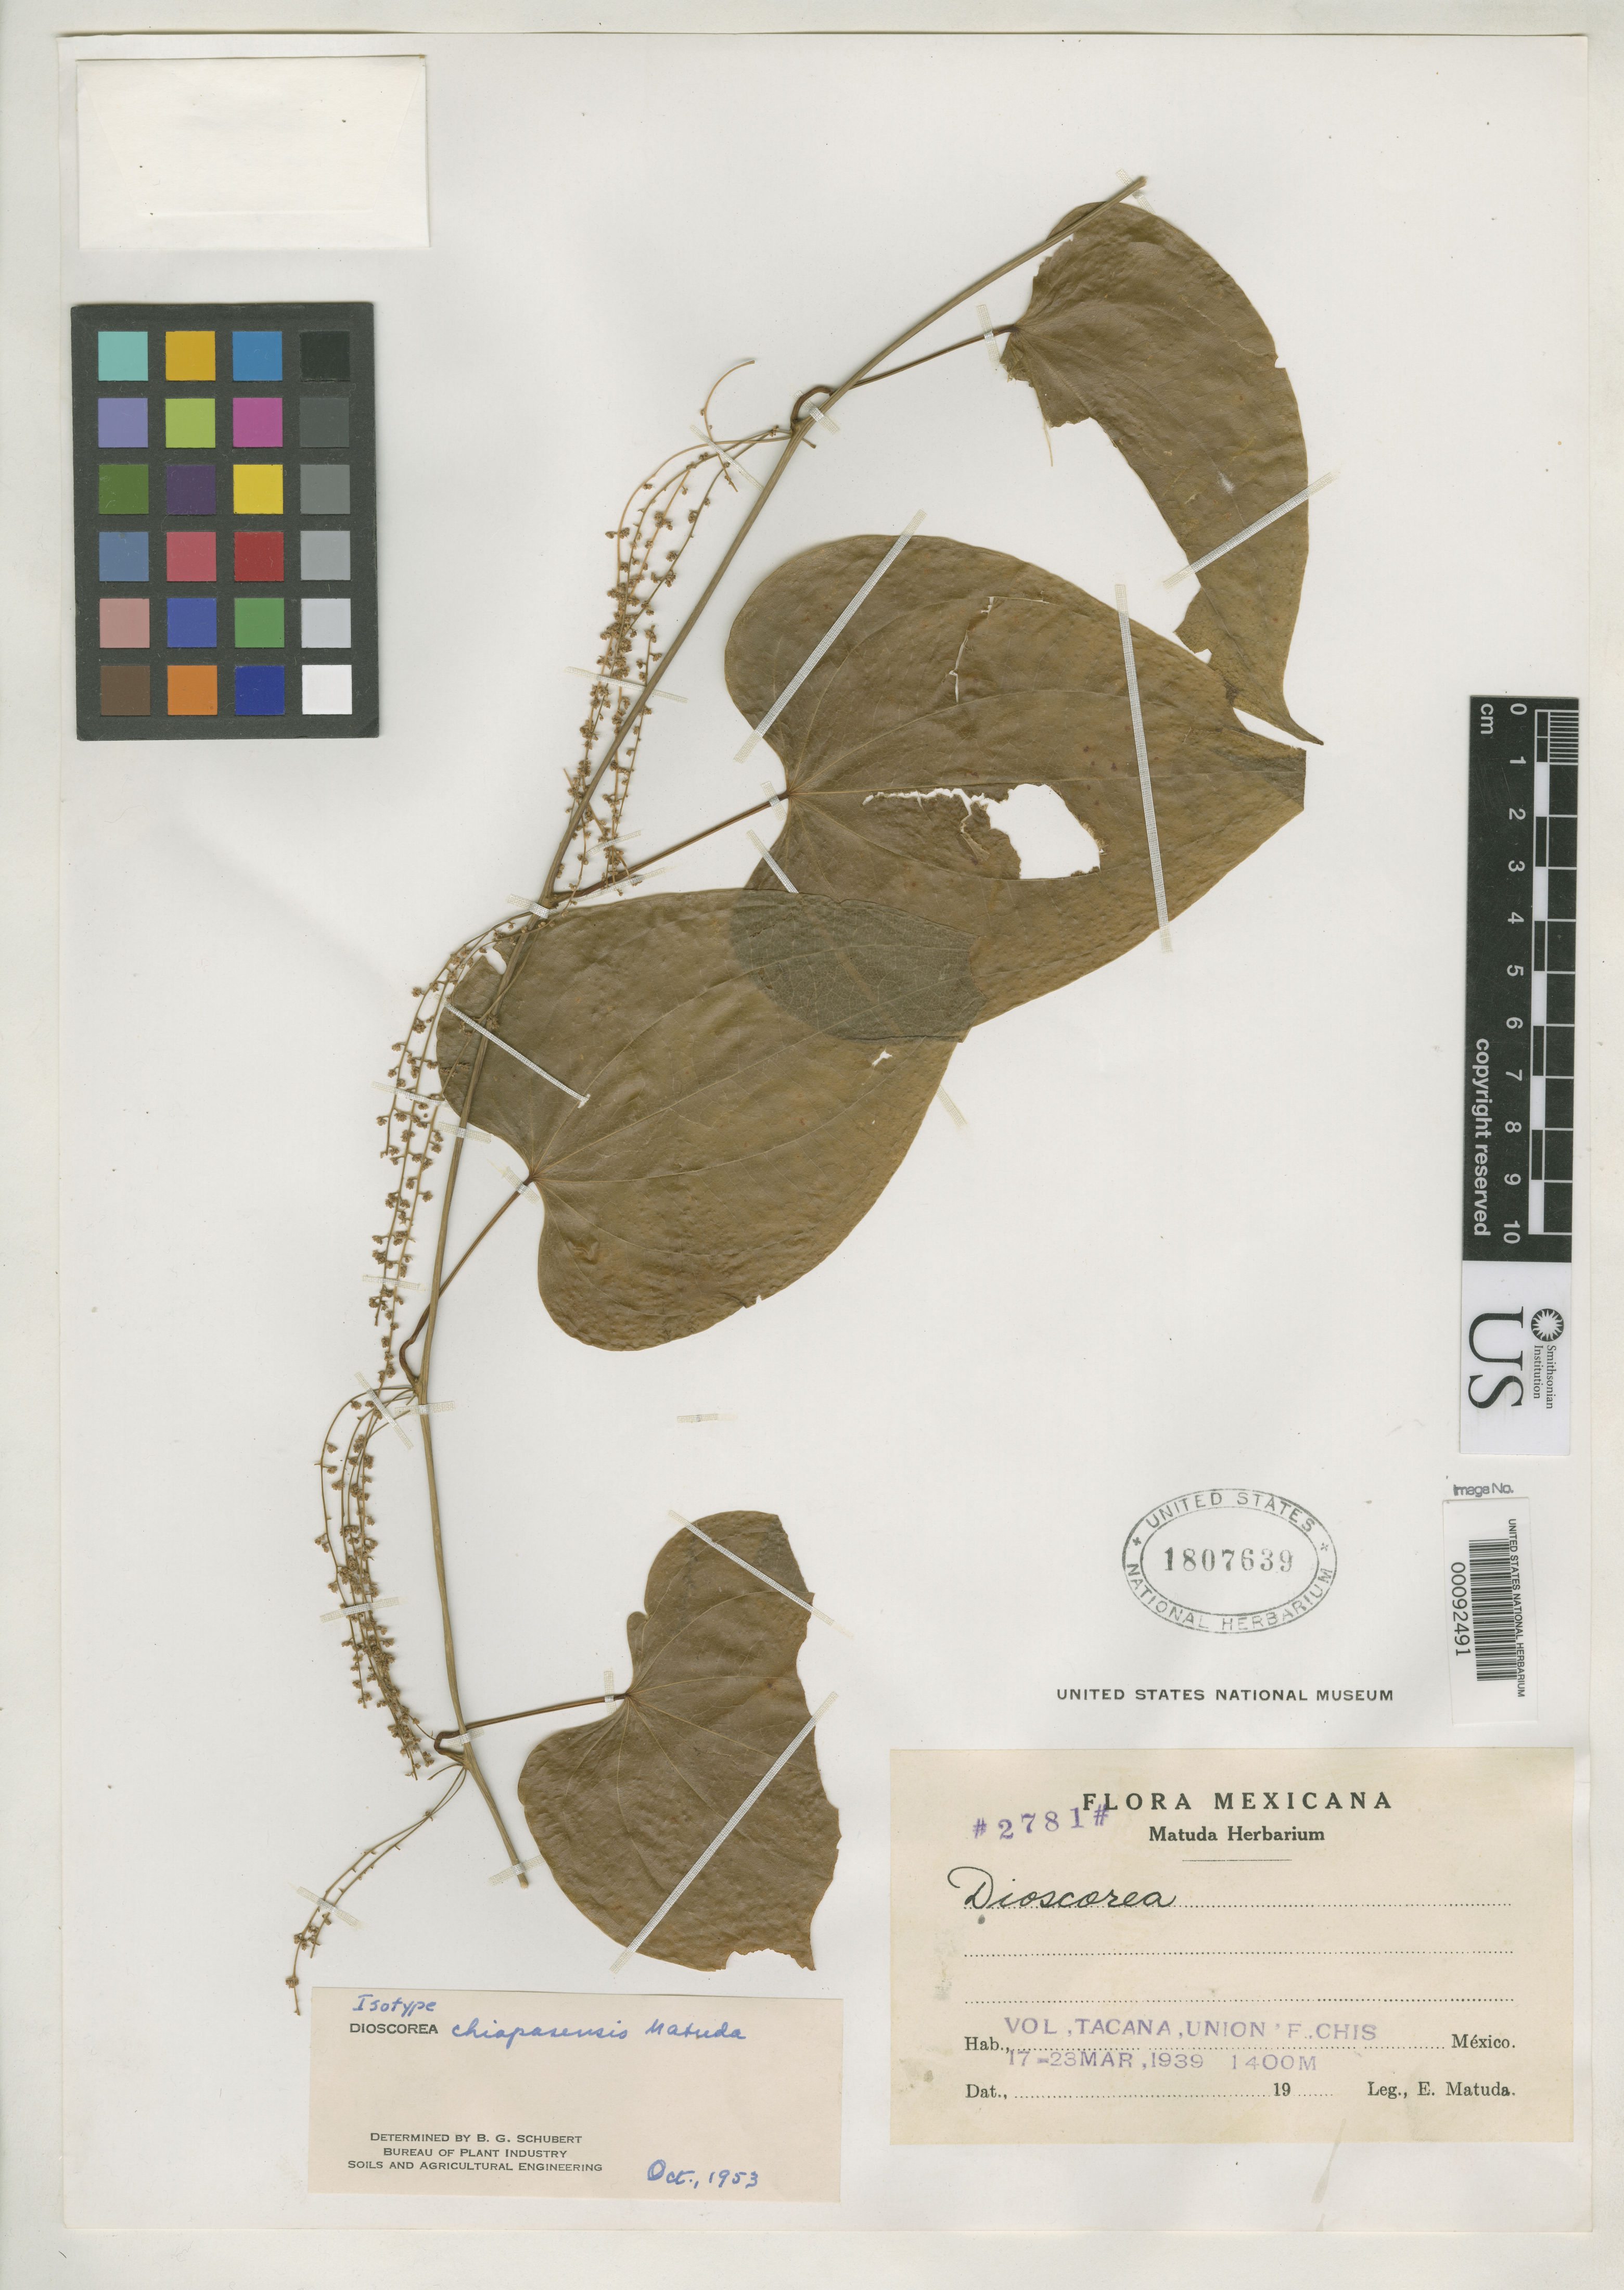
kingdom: Plantae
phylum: Tracheophyta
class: Liliopsida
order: Dioscoreales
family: Dioscoreaceae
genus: Dioscorea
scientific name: Dioscorea chiapasensis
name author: Matuda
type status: Isotype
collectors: E. Matuda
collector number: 2781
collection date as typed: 23 Mar 1939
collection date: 1939-03-23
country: Mexico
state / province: Chiapas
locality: Volcan Tacana.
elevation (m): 1400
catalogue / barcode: US 1807639